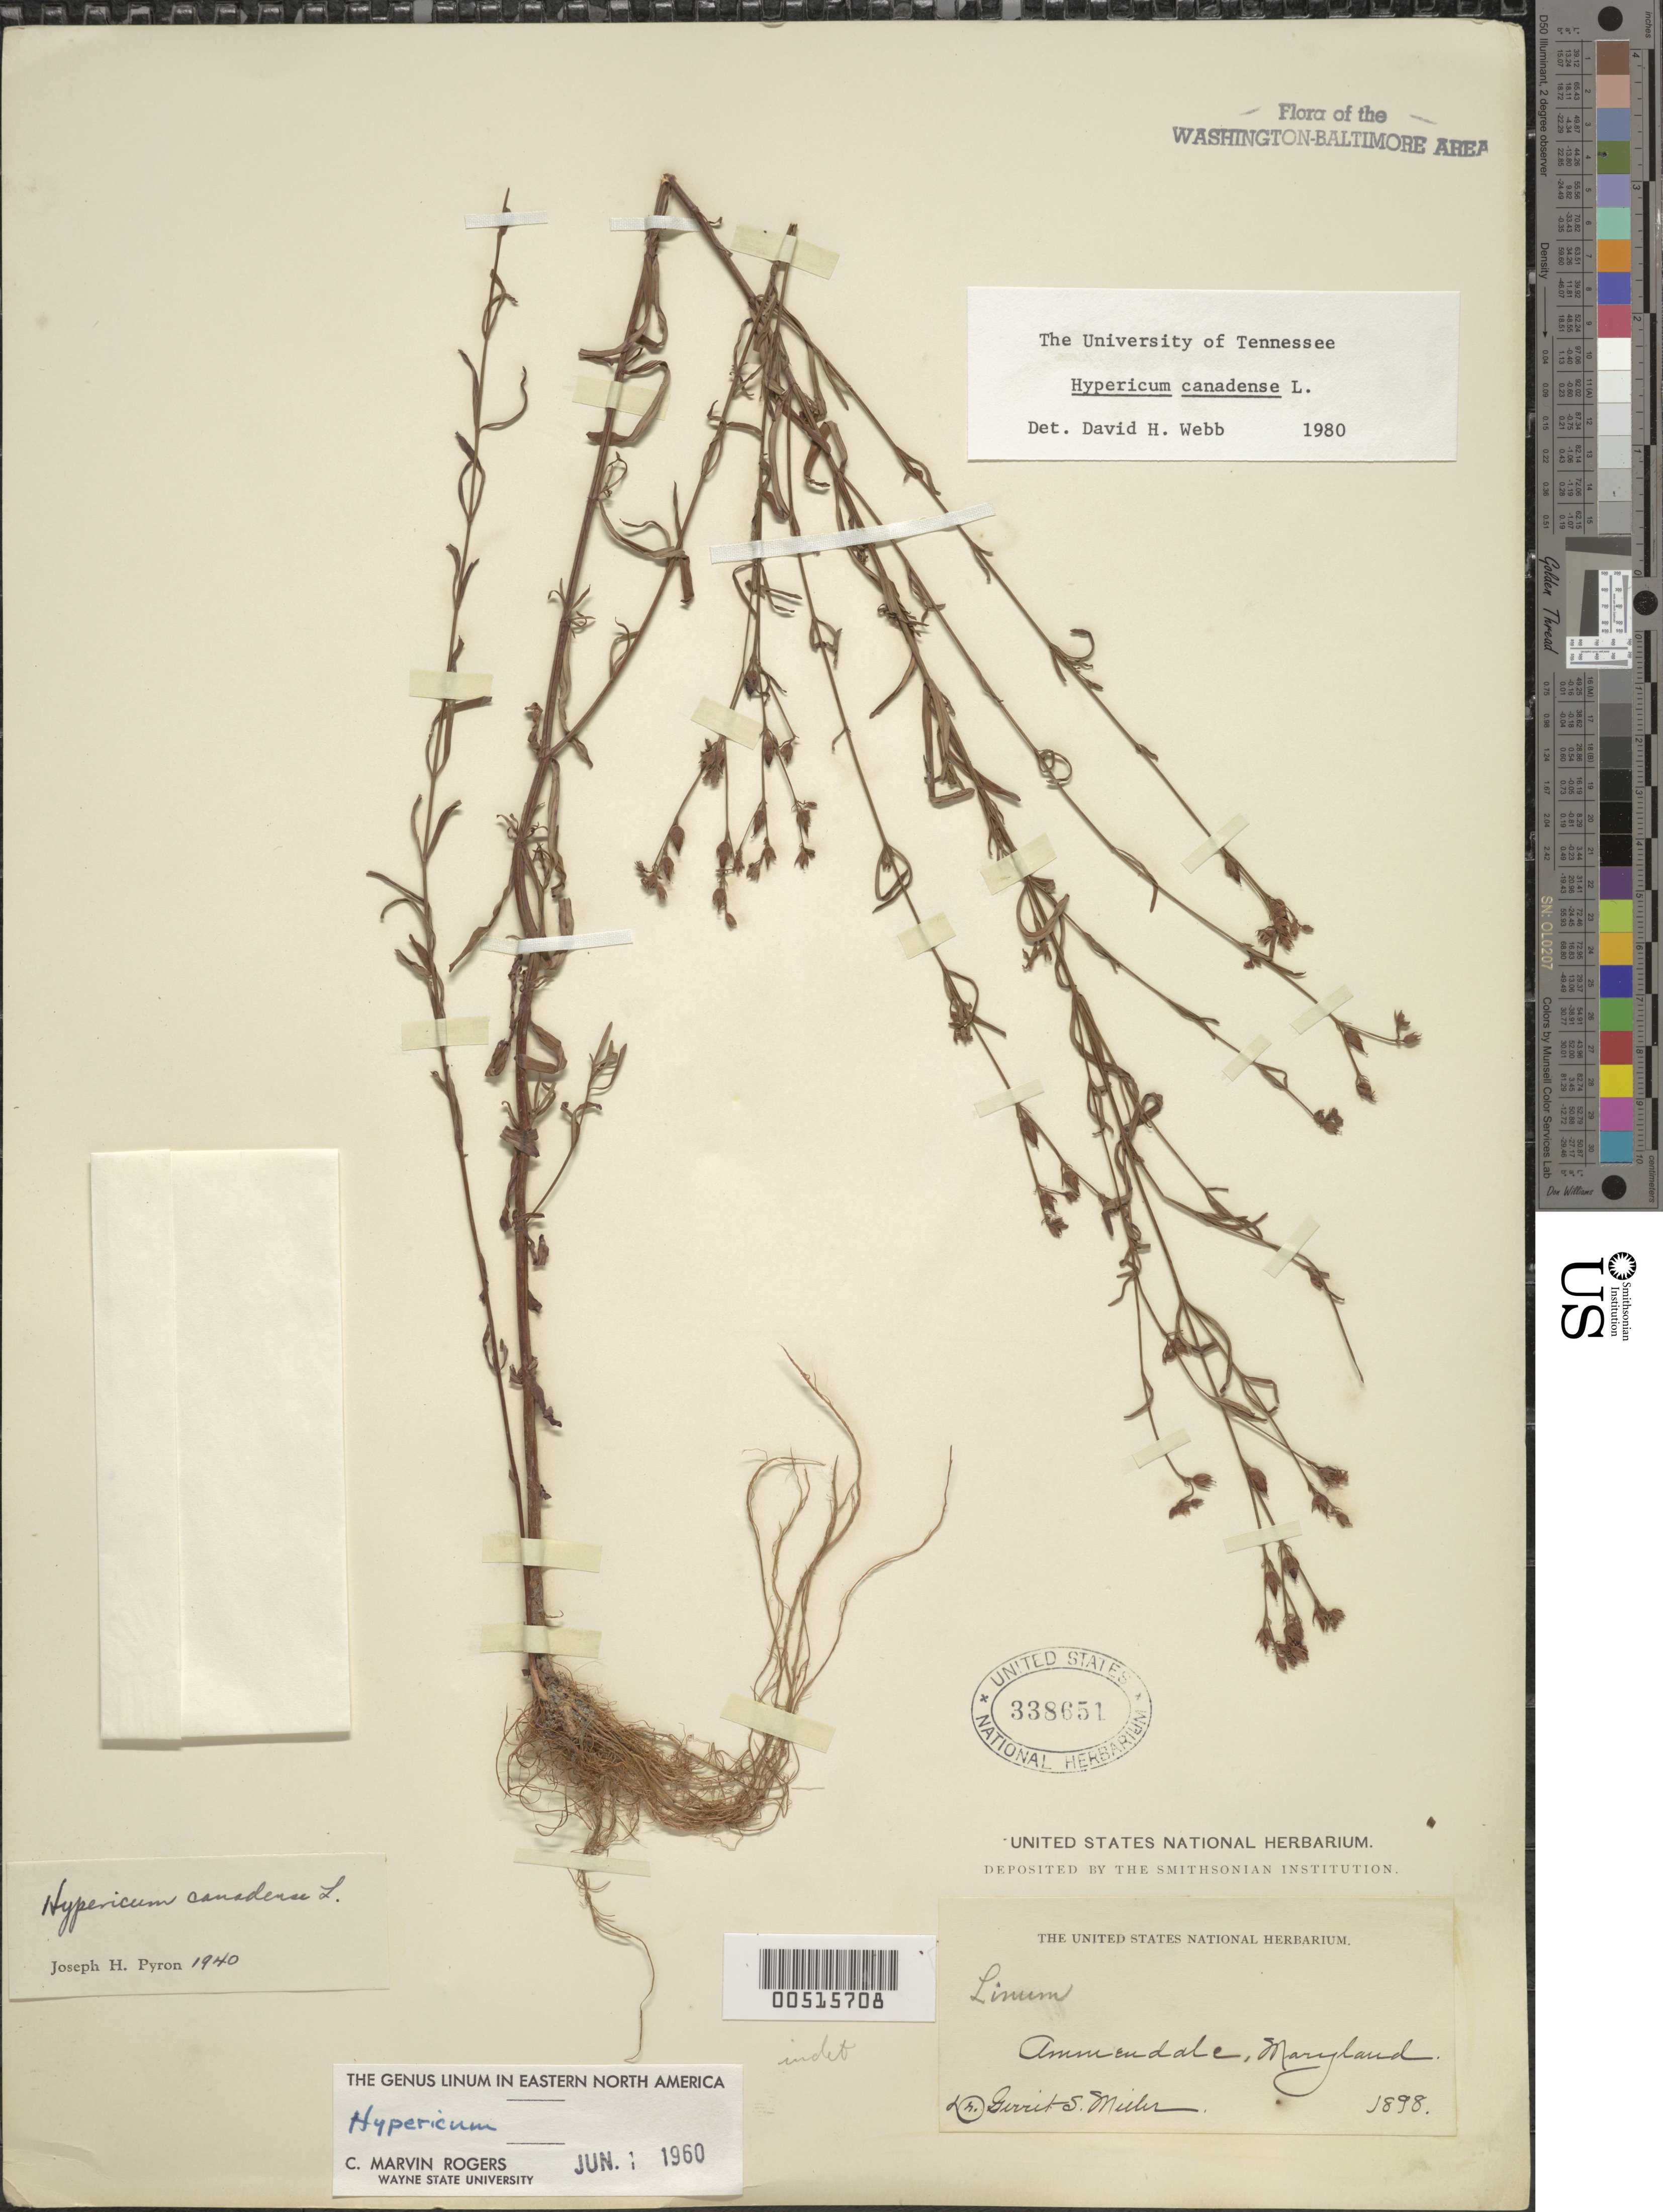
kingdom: Plantae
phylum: Tracheophyta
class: Magnoliopsida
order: Malpighiales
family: Hypericaceae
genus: Hypericum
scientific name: Hypericum canadense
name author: L.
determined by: Webb, D. H.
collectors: G. S. Miller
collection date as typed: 1898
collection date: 1898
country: United States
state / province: Maryland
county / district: Prince George's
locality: Ammendale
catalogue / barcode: US 338651